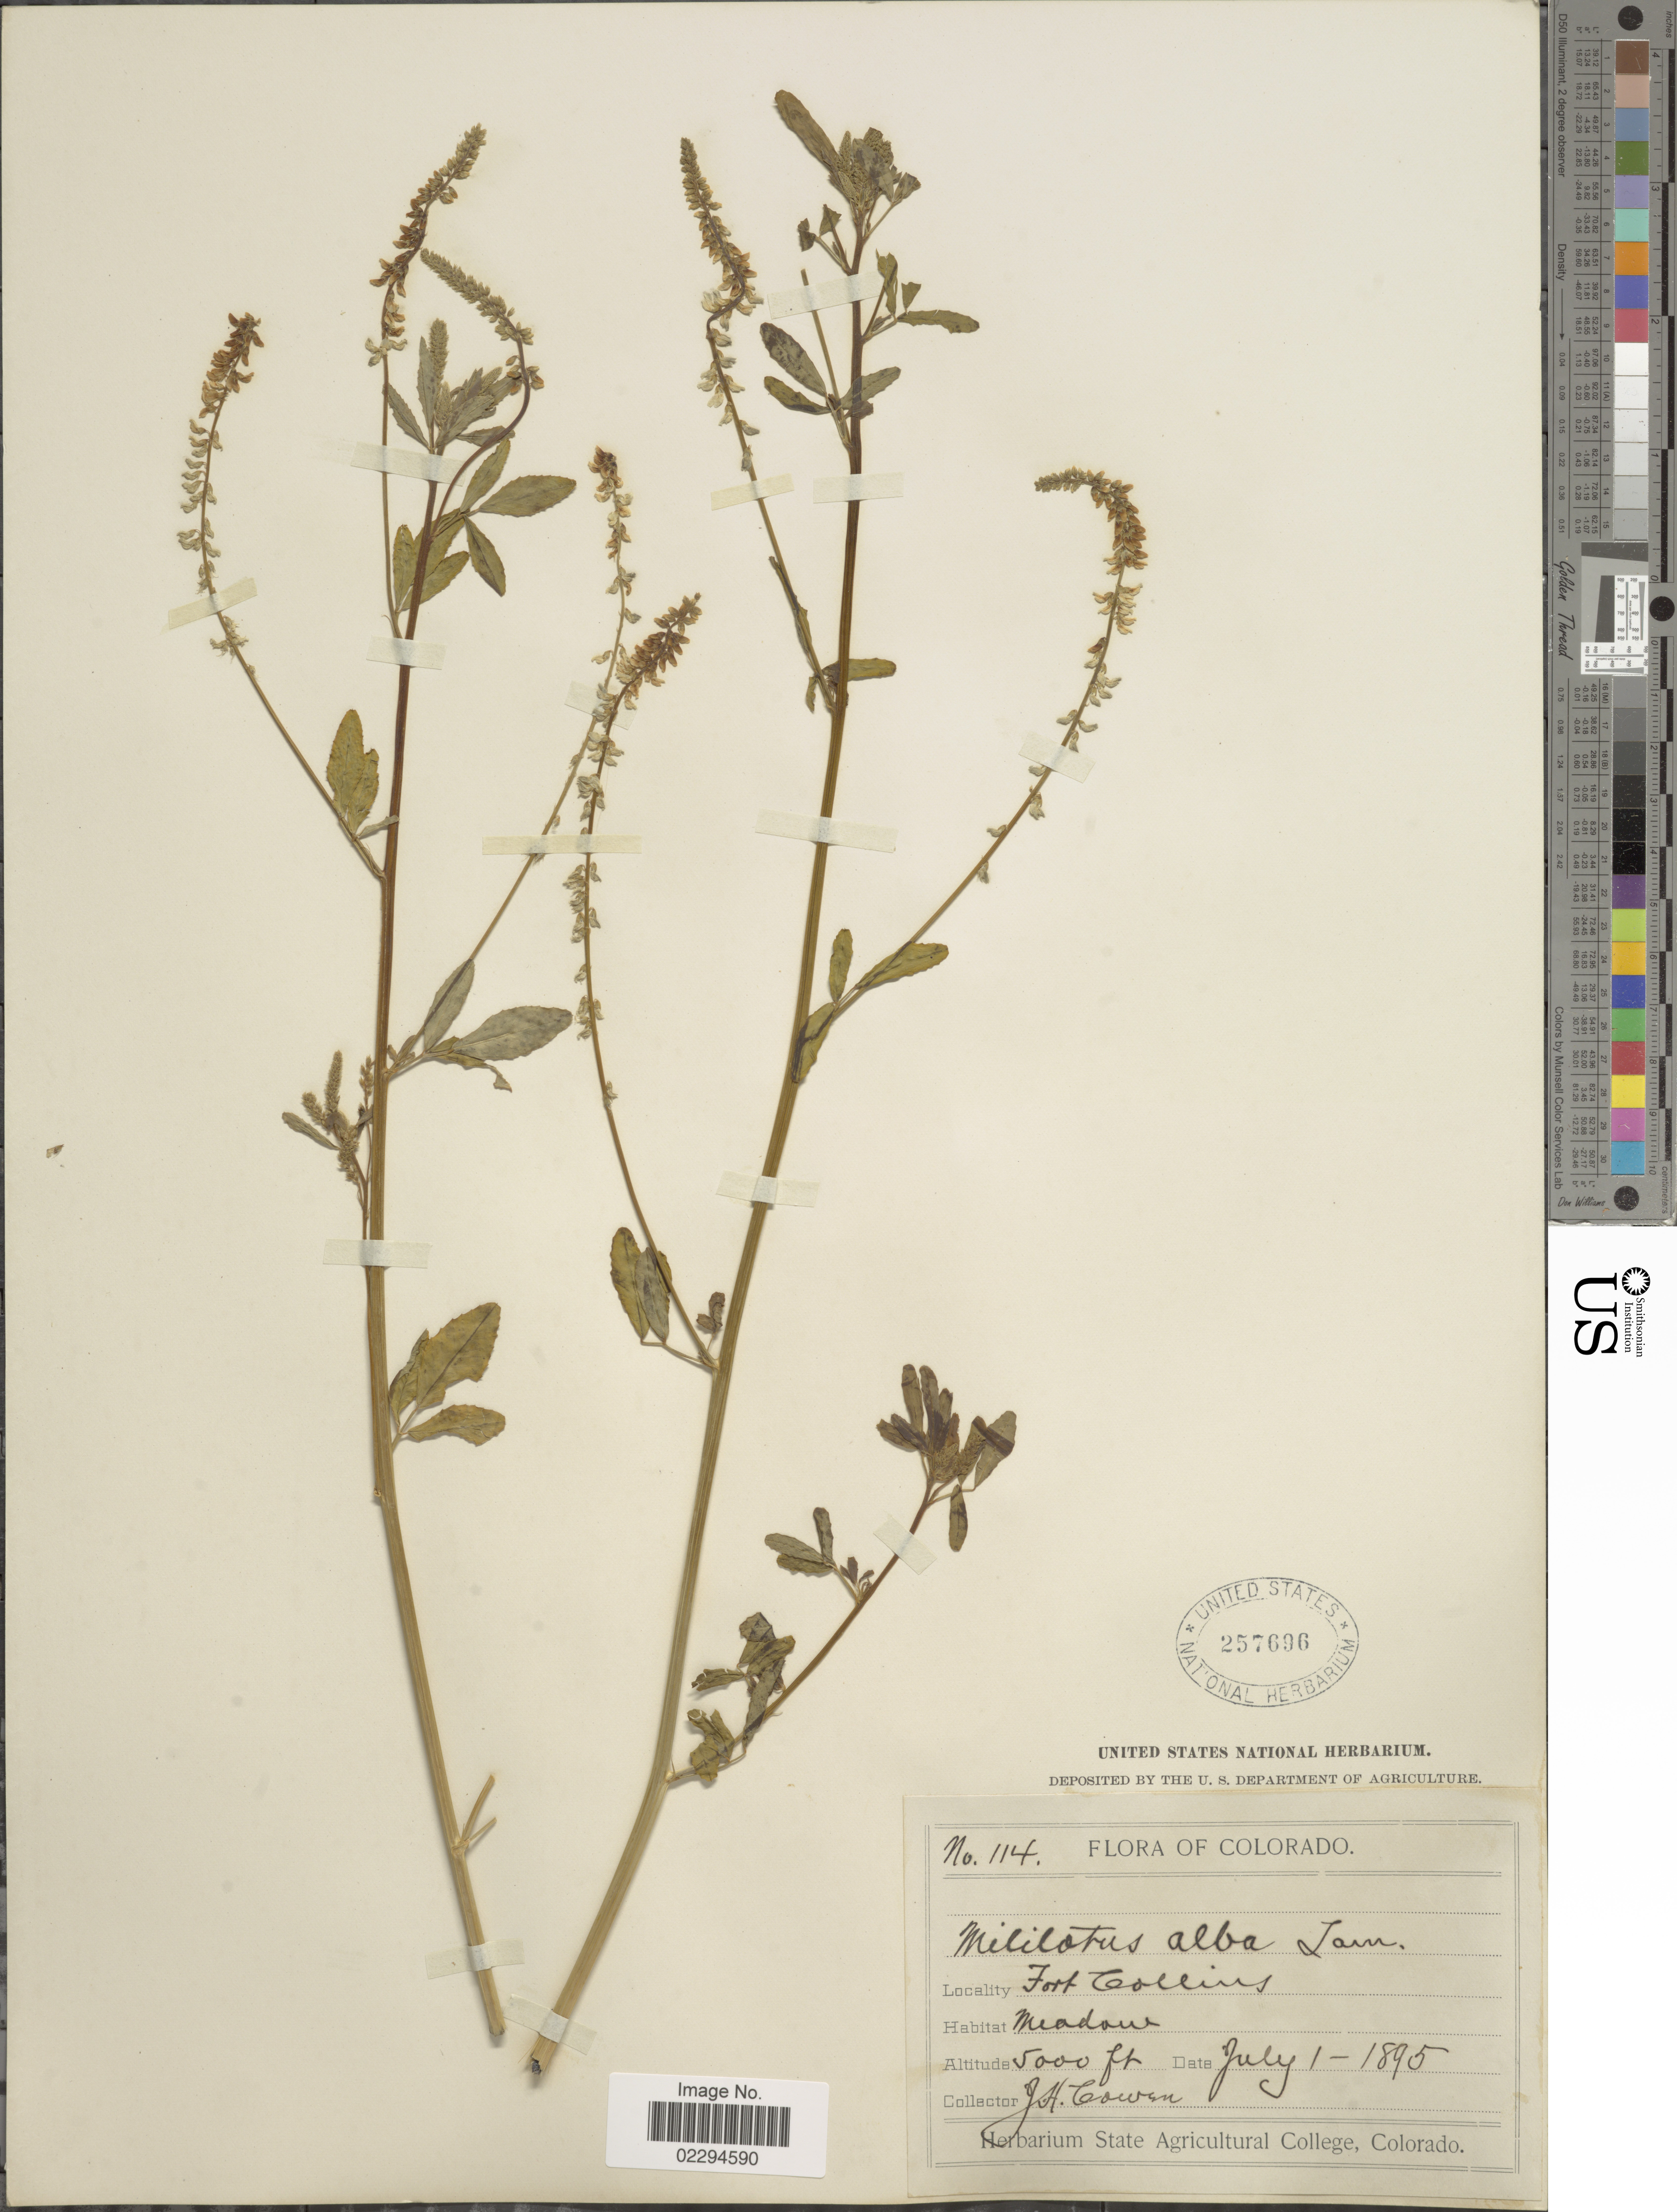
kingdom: Plantae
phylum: Tracheophyta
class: Magnoliopsida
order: Fabales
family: Fabaceae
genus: Melilotus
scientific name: Melilotus albus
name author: Medik.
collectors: J. H. Cowen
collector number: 114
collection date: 1895-07-01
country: United States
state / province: Colorado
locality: Fort Collins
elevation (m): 1524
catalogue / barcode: US 257696